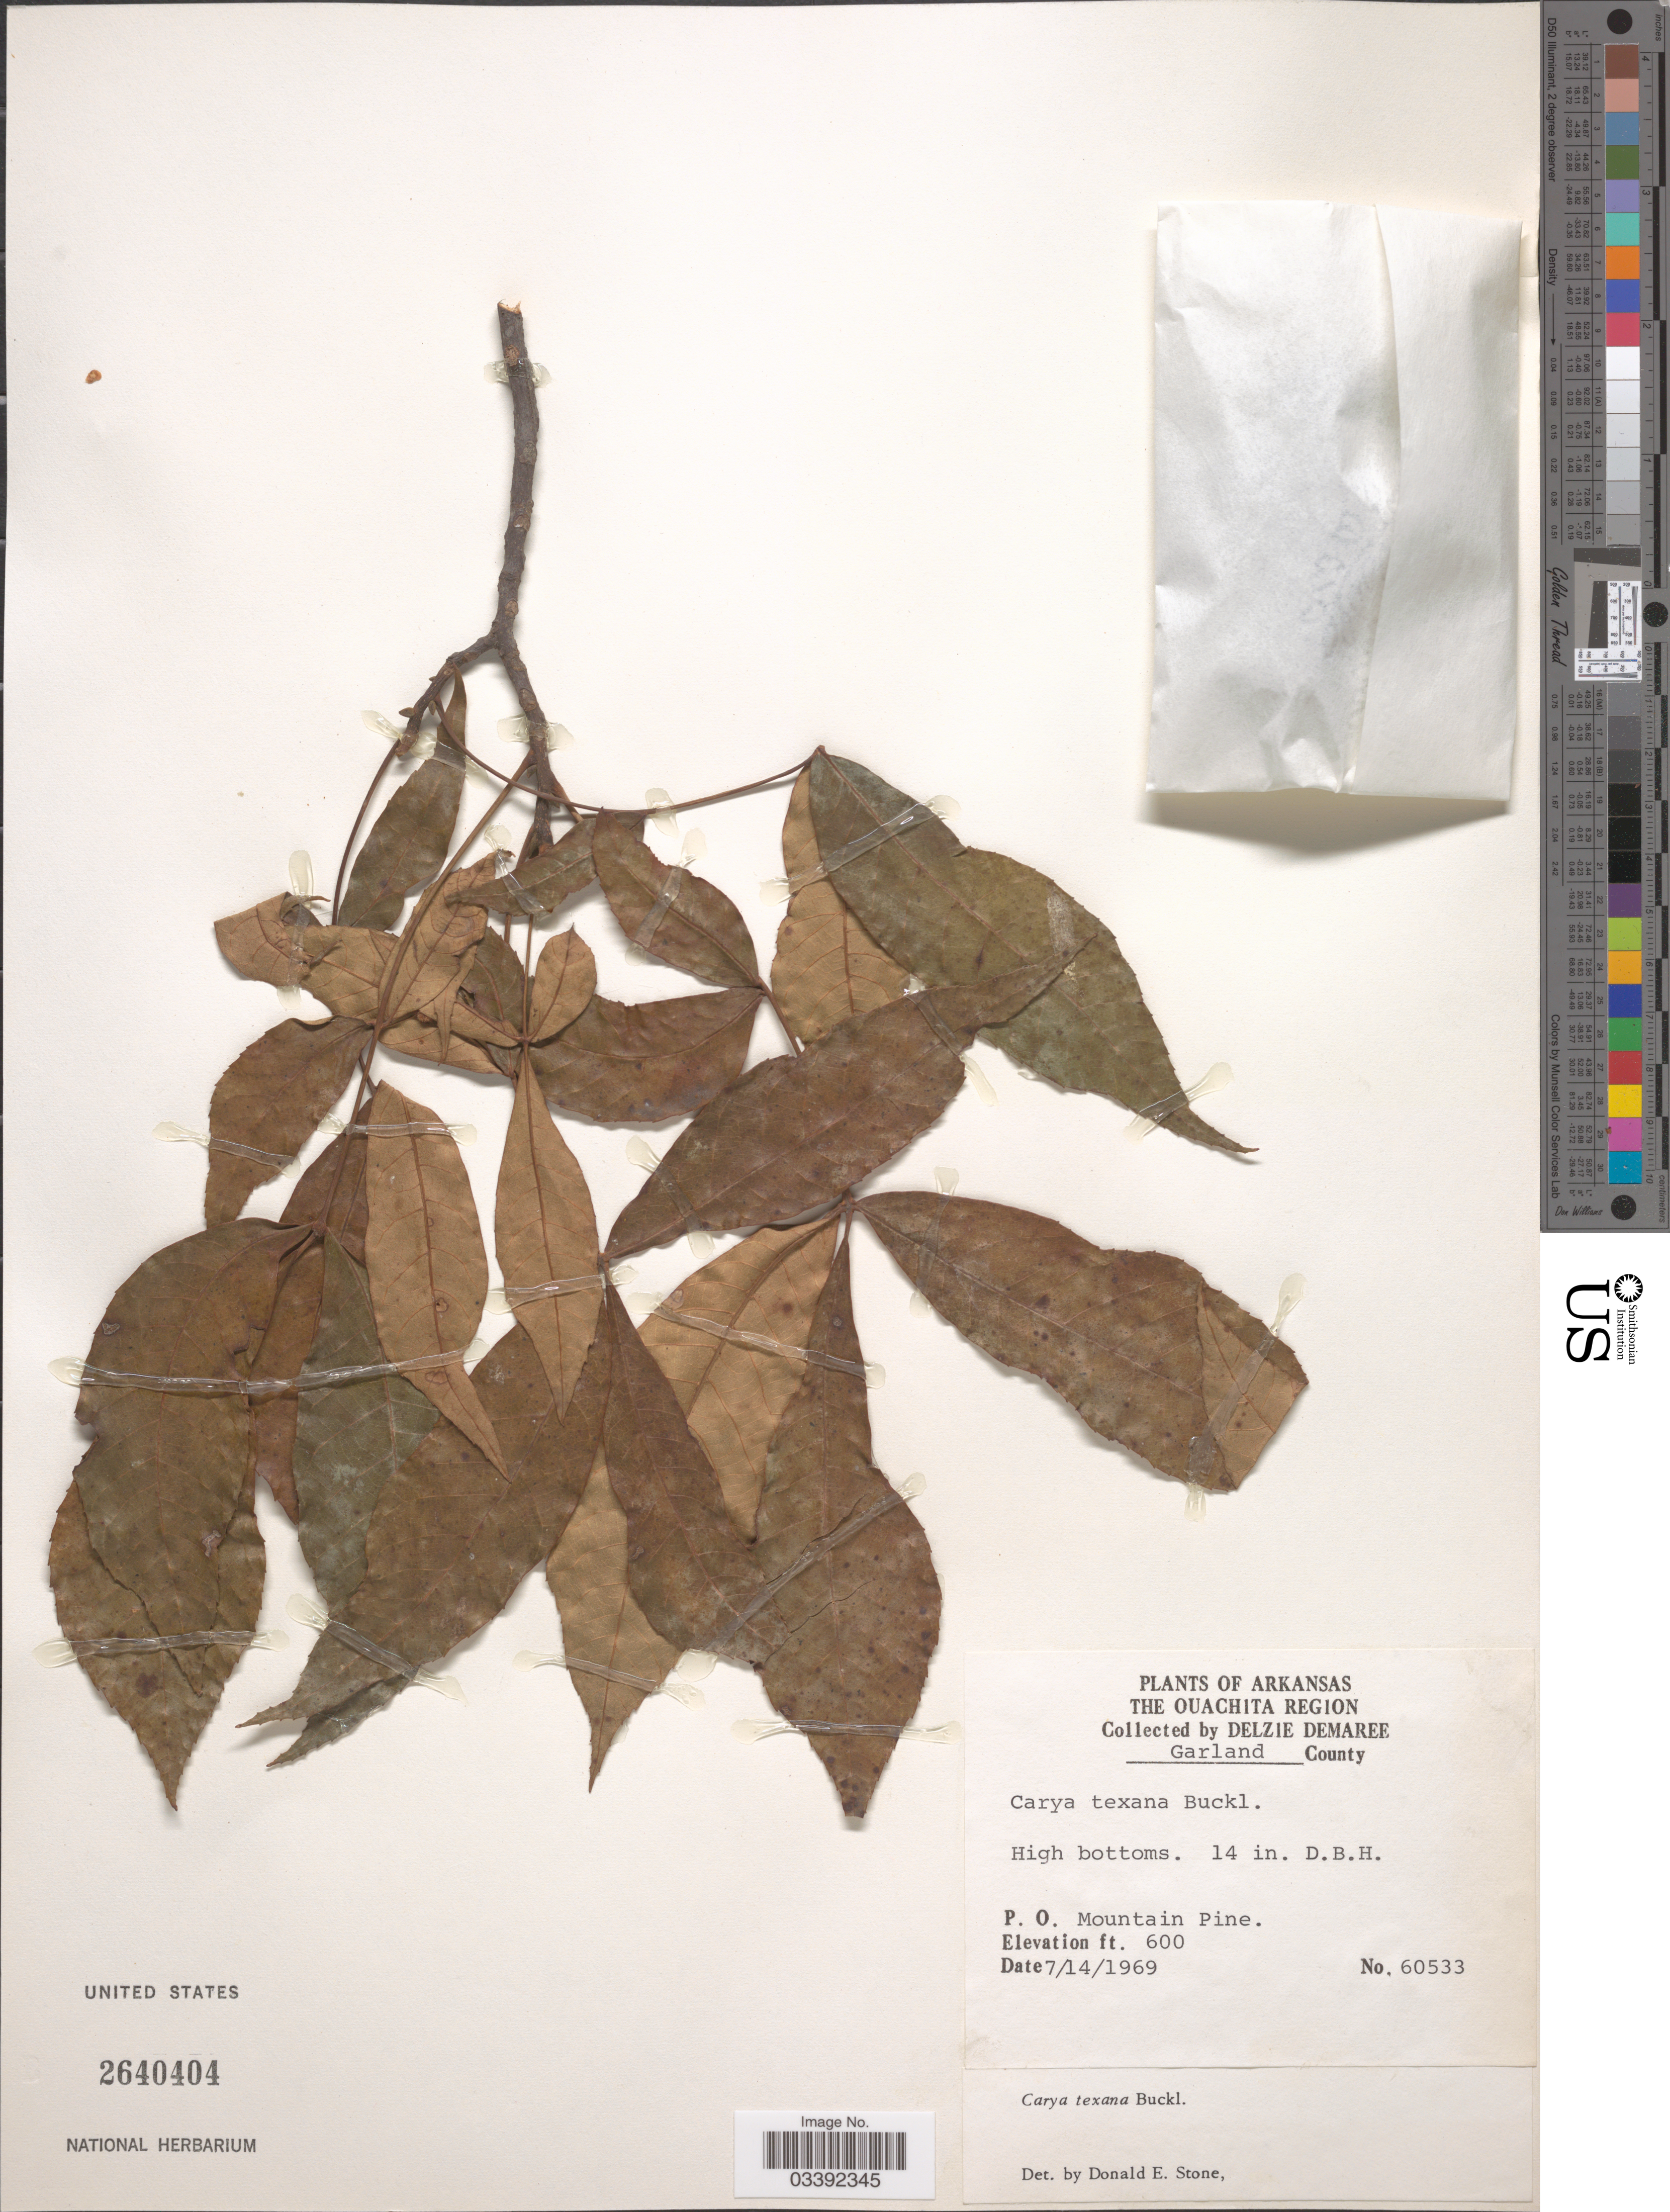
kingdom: Plantae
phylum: Tracheophyta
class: Magnoliopsida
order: Fagales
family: Juglandaceae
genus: Carya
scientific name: Carya texana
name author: Buckley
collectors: D. Demaree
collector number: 60533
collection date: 1969-07-14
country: United States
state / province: Arkansas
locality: The Ouachita Region. Garland County. P. O. Mountain Pine.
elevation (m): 183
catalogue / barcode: US 2640404